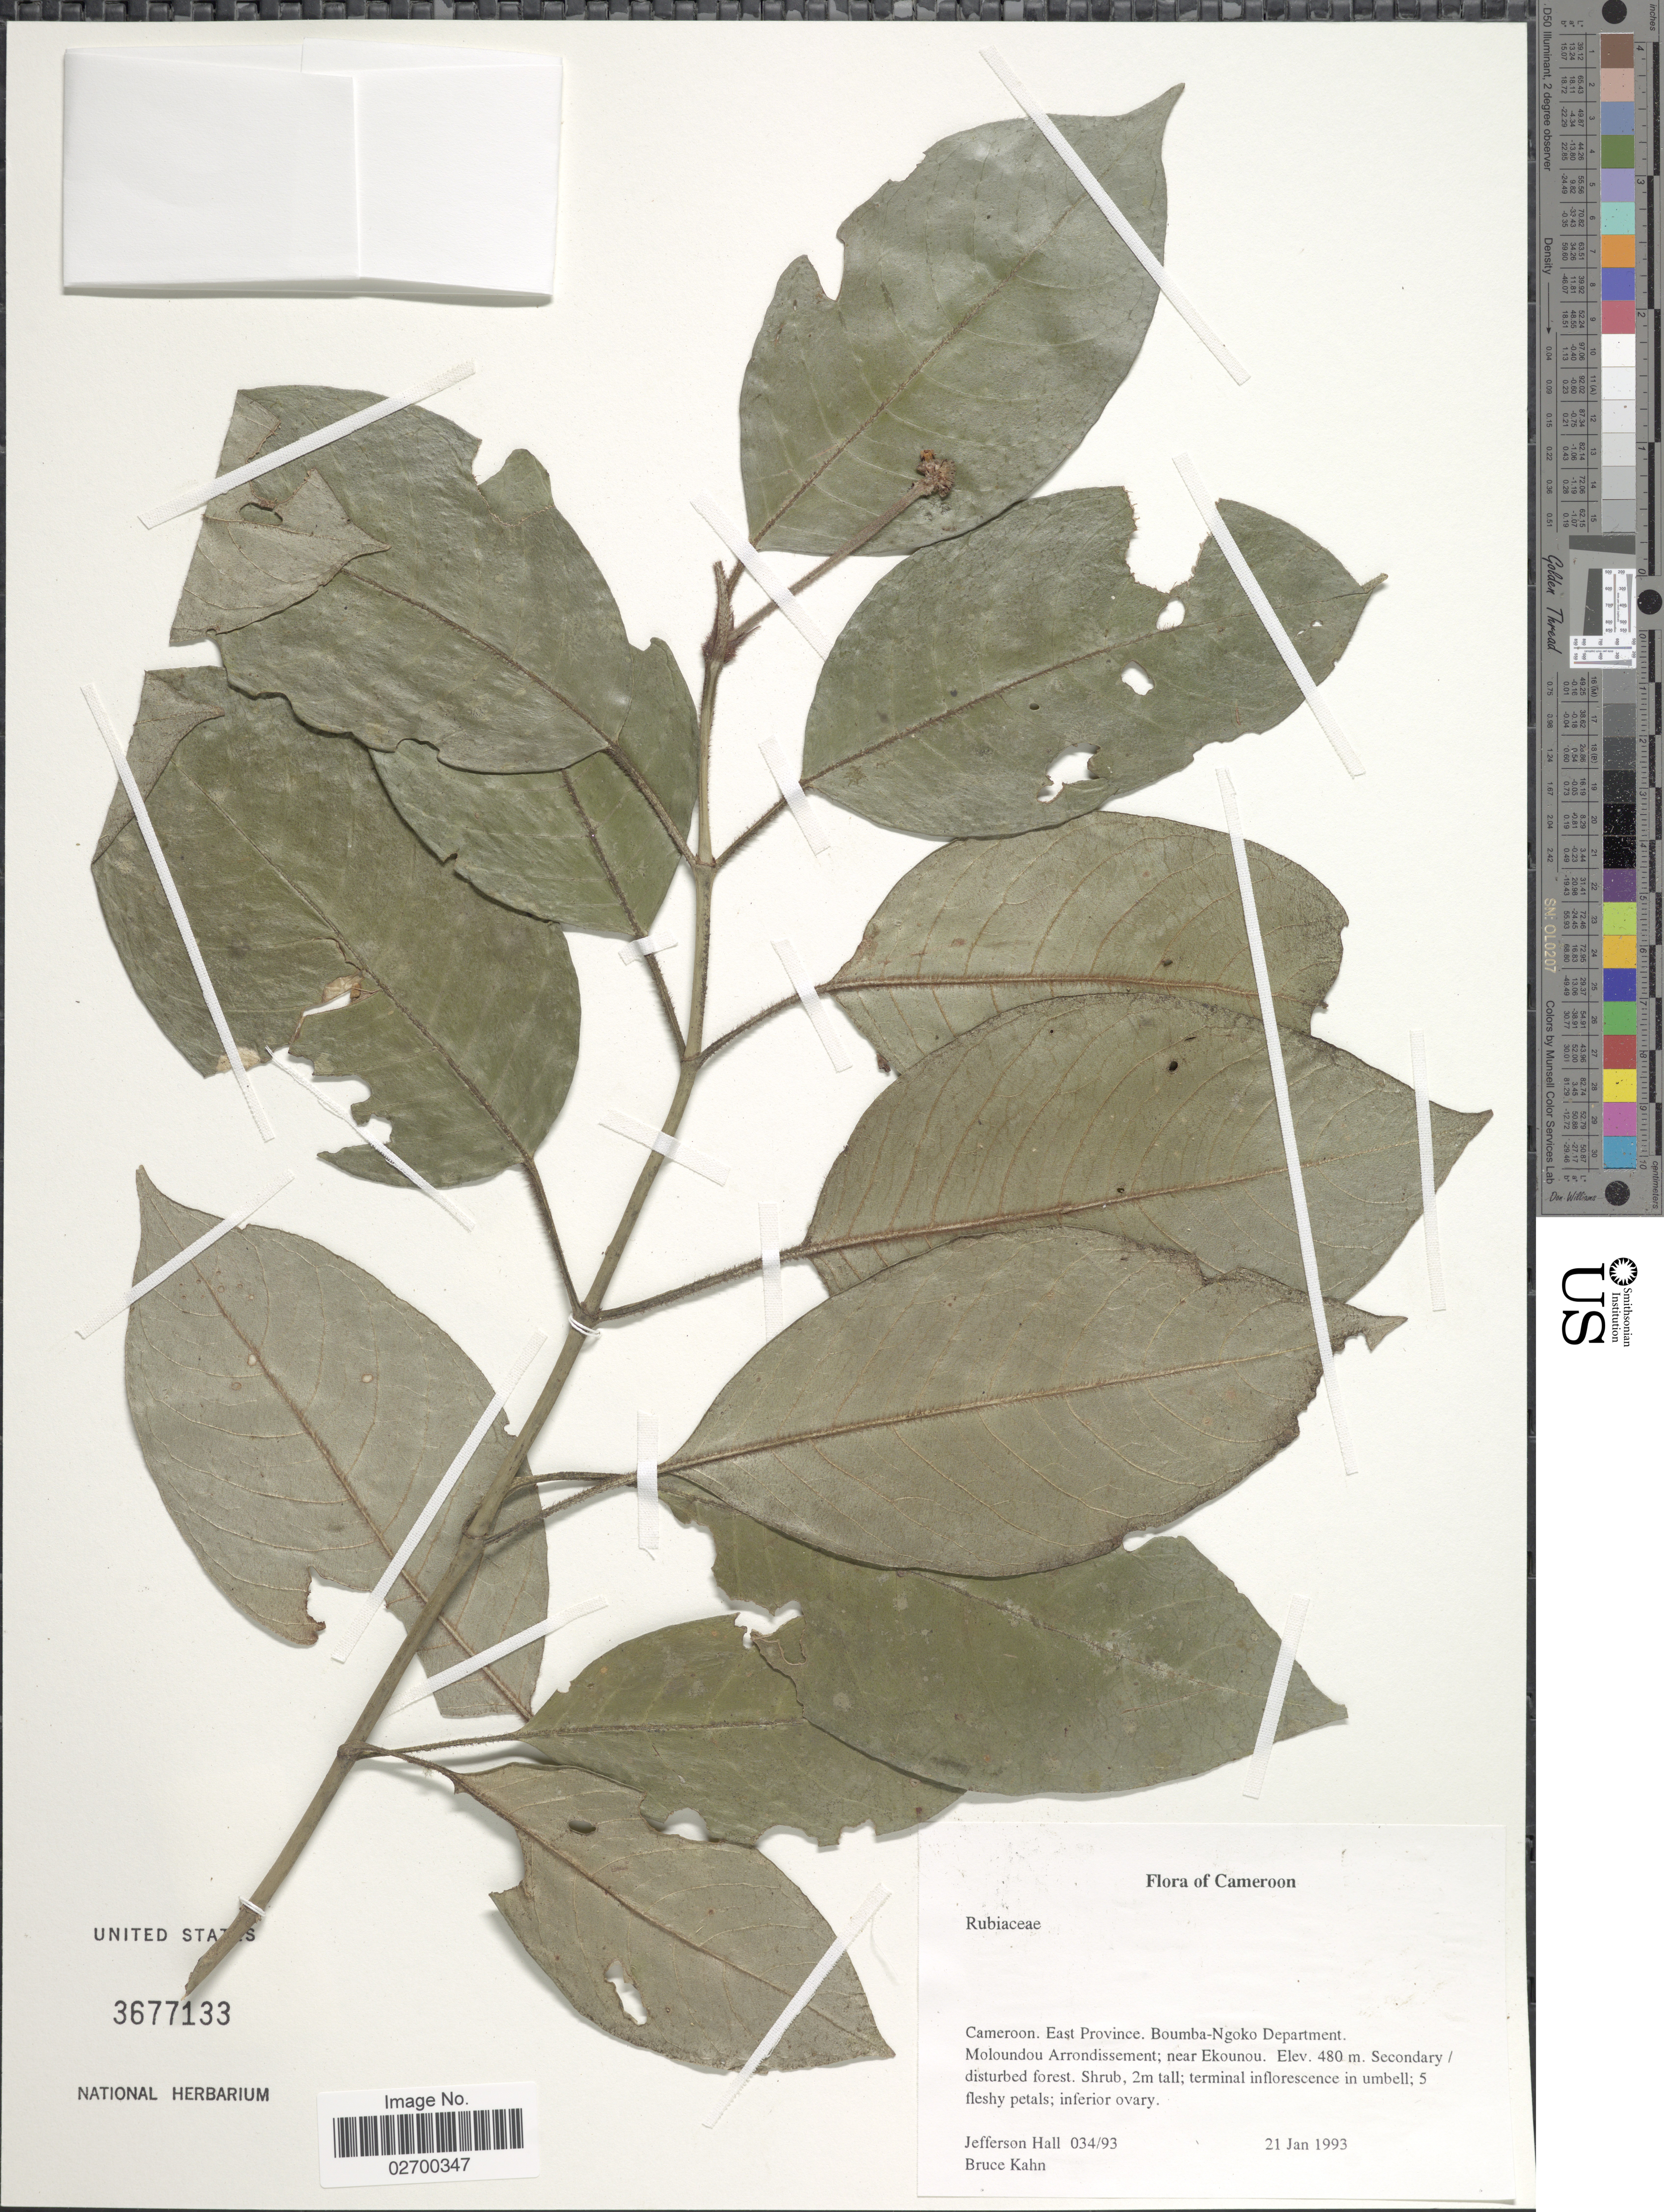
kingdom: Plantae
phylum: Tracheophyta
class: Magnoliopsida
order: Gentianales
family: Rubiaceae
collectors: J. Hall & B. Kahn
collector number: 034/93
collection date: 1993-01-21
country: Cameroon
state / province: Est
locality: East Province. Boumba-Ngoko Department. Moloundou Arrondissement; near Ekounou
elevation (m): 480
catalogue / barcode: US 3677133